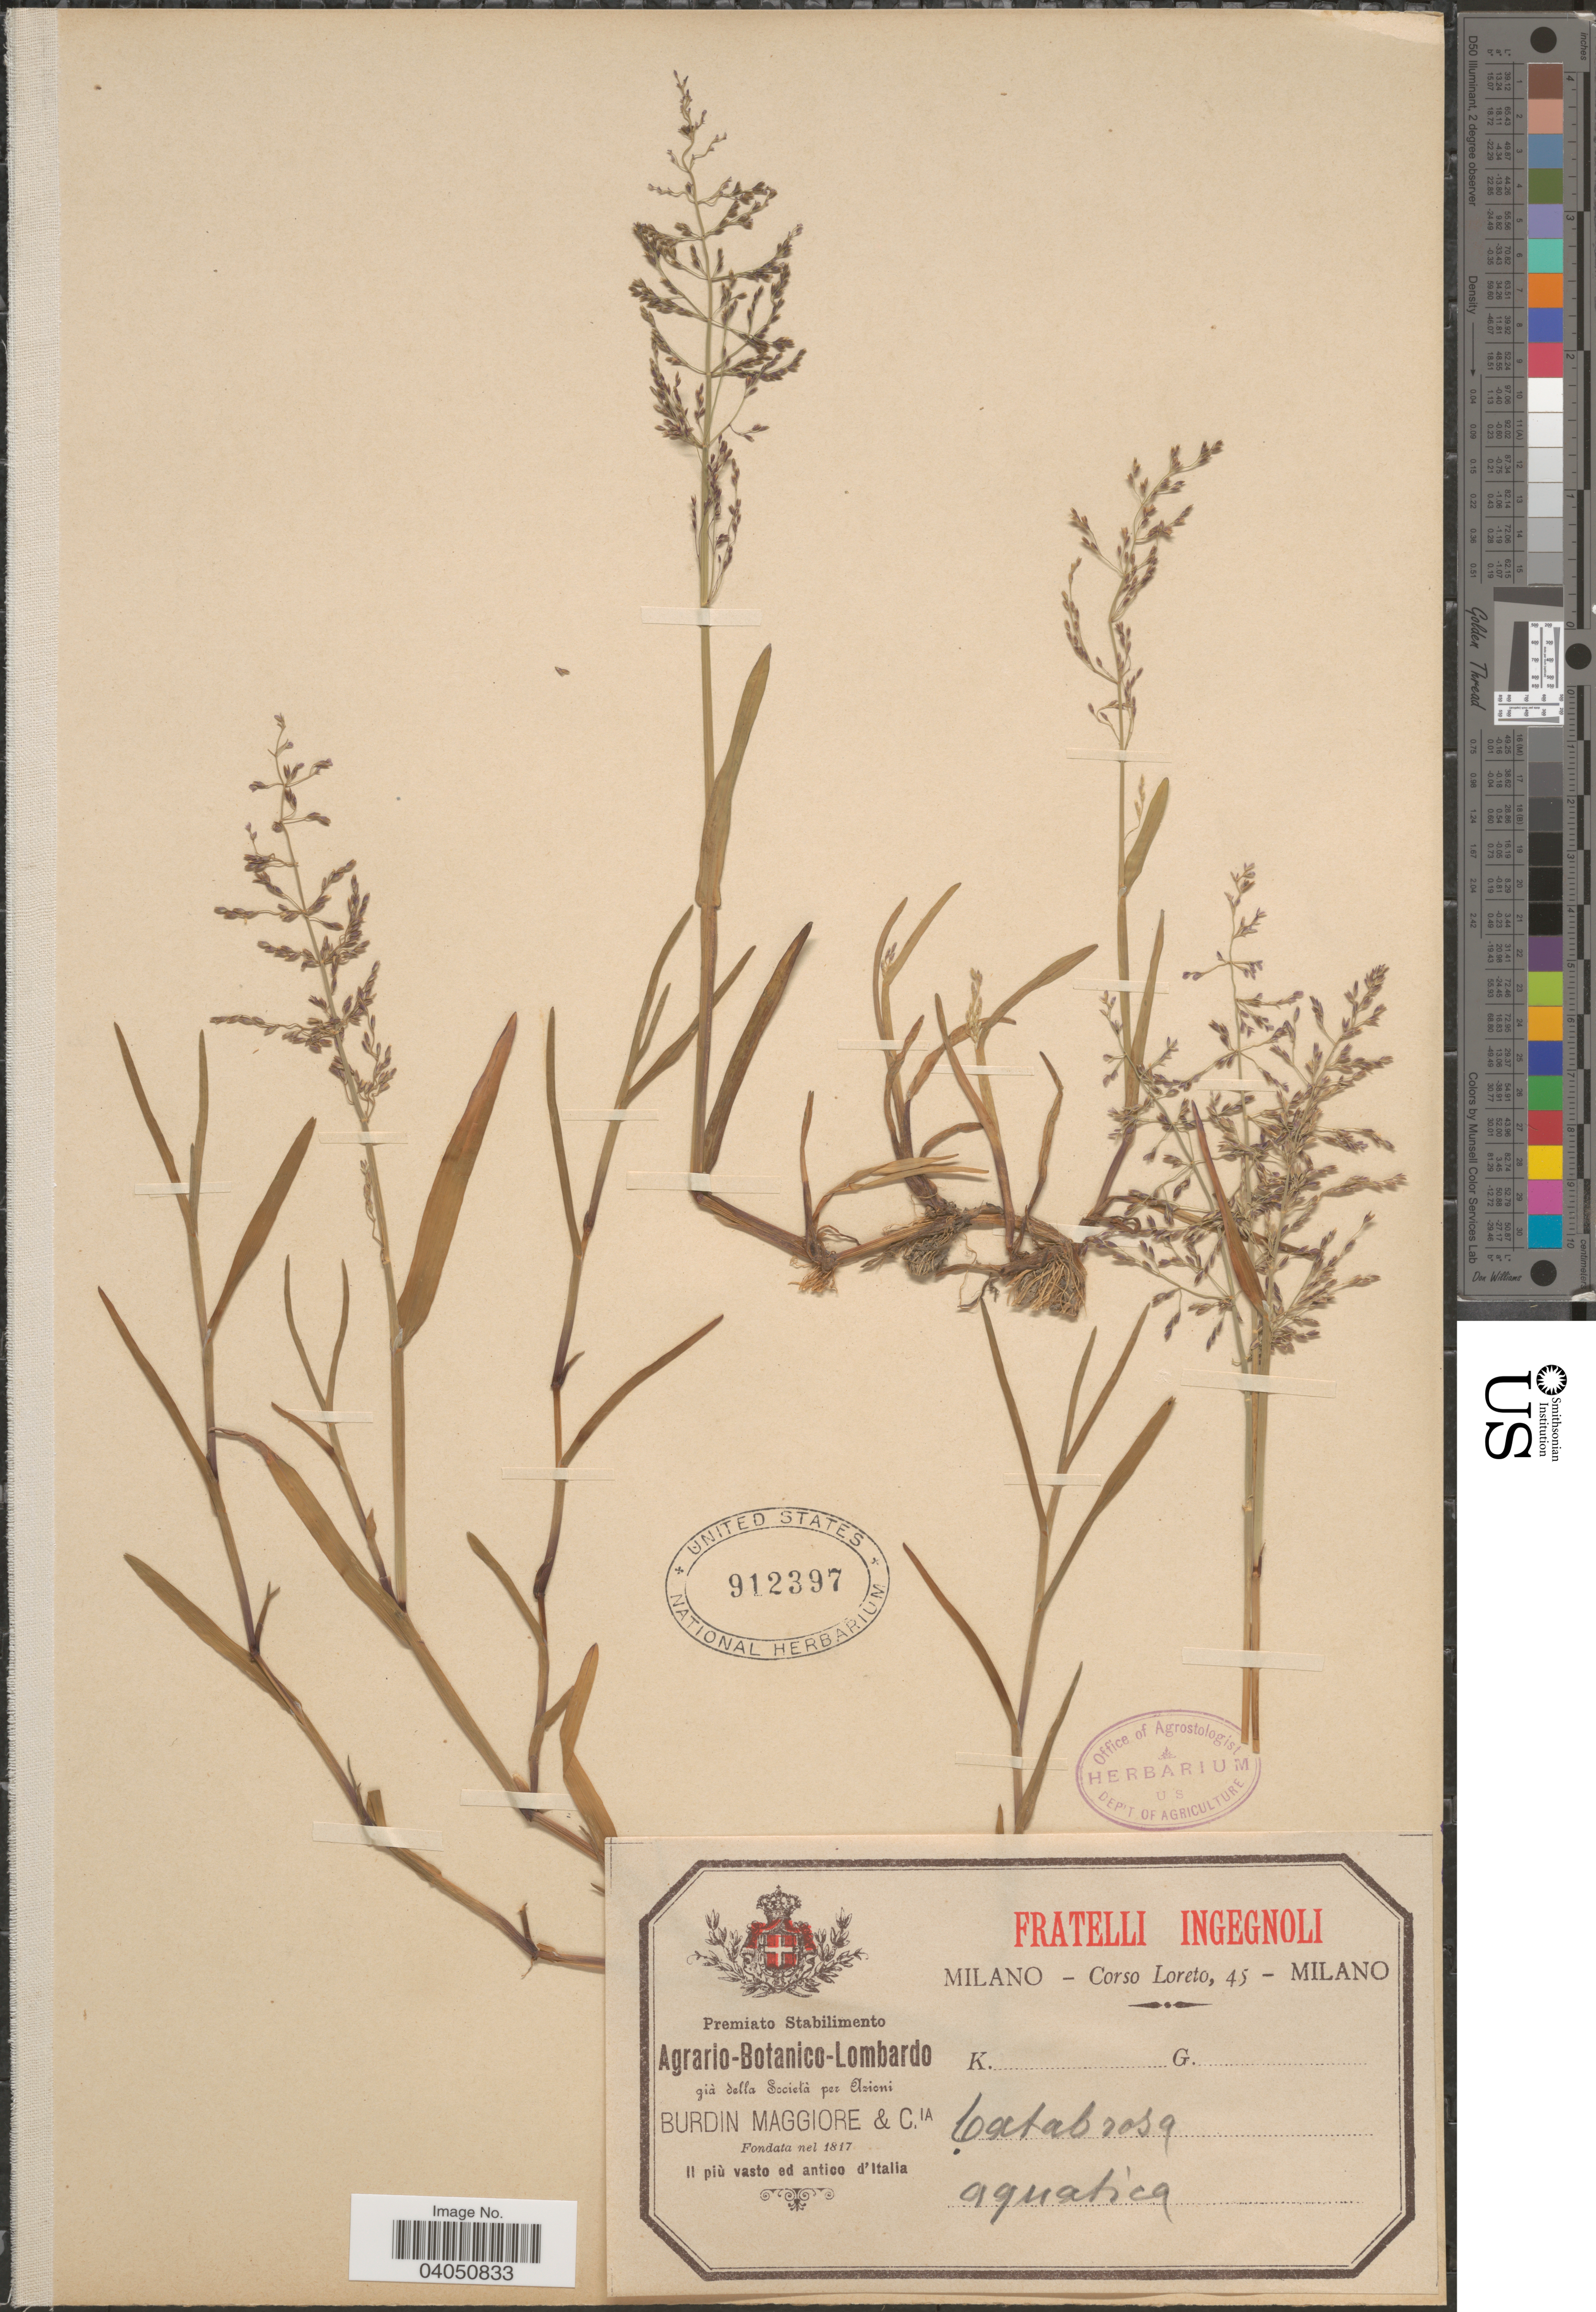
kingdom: Plantae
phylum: Tracheophyta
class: Liliopsida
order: Poales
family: Poaceae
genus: Catabrosa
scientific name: Catabrosa aquatica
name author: (L.) P. Beauv.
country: Italy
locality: Milano. Corso Loreto.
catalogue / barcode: US 912397